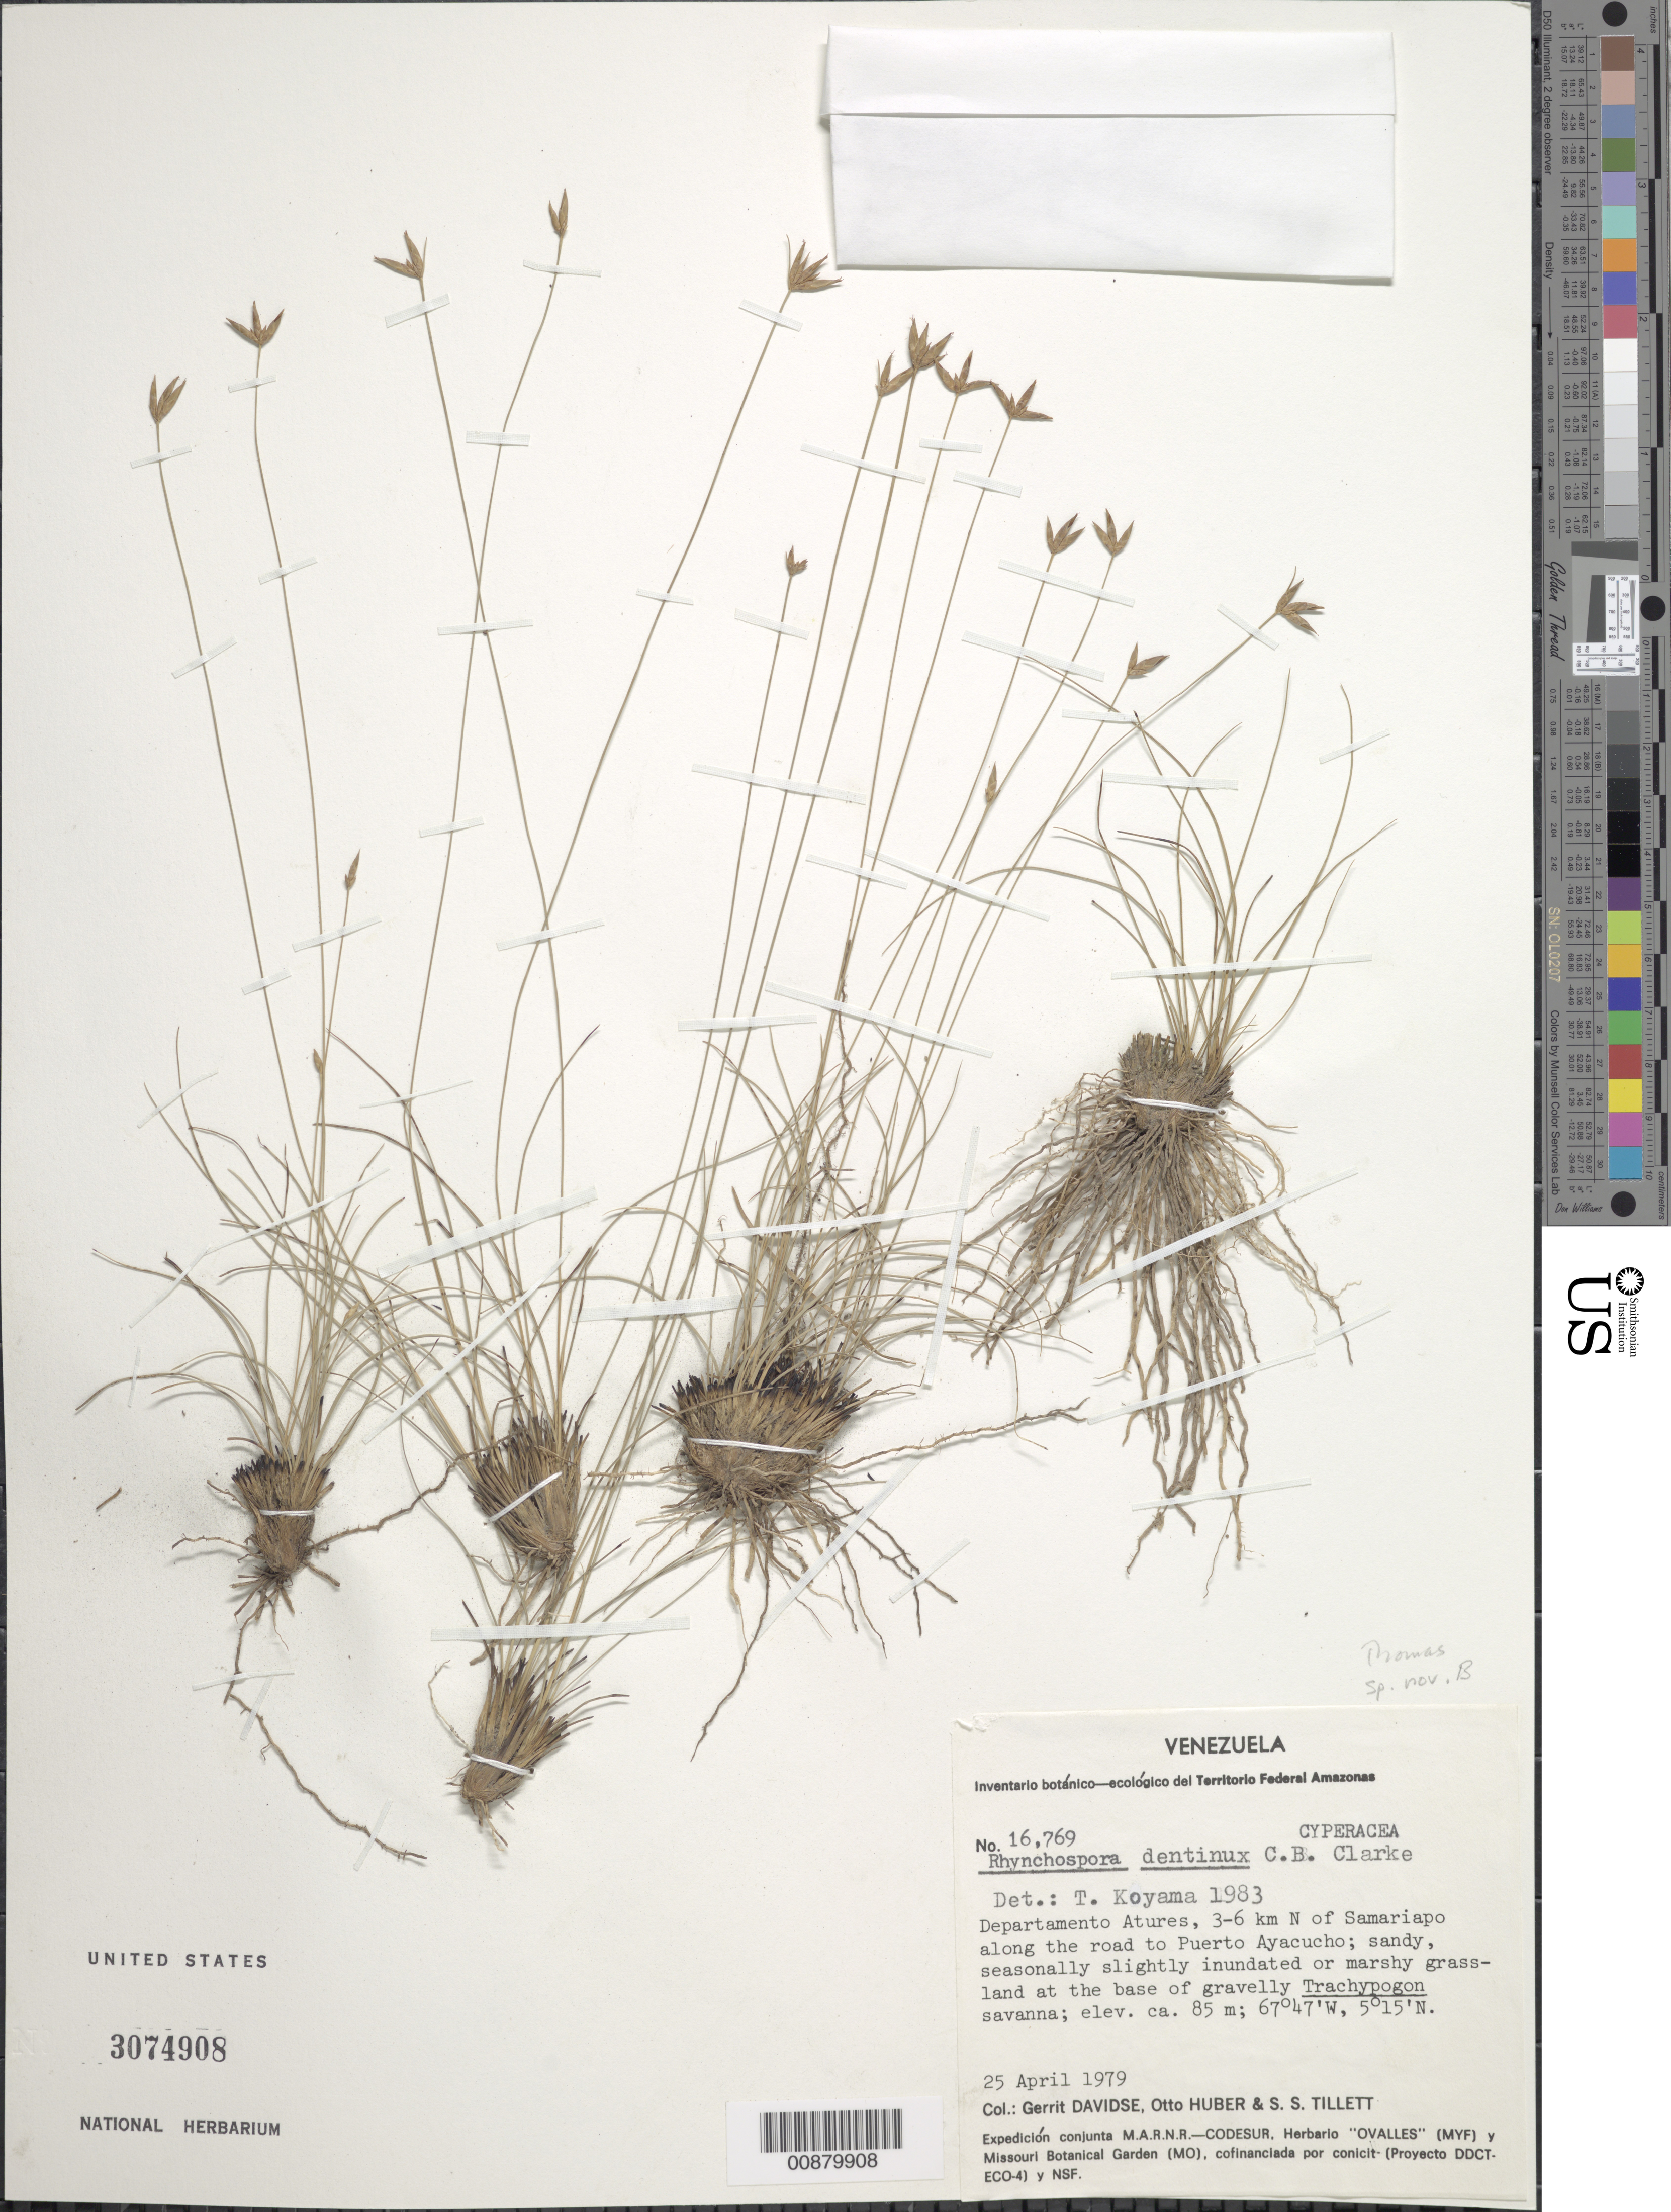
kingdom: Plantae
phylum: Tracheophyta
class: Liliopsida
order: Poales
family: Cyperaceae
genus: Rhynchospora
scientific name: Rhynchospora sp. nov.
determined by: Thomas, --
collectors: G. Davidse, O. Huber & S. S. Tillett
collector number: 16769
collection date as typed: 25-Apr-79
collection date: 1979-04-25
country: Venezuela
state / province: Amazonas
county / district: Atures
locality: Samariapo, 3-6 km N of toward Puerto Ayacucho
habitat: Sandy, seasonally slightly inundated or marshy grassland at the base of gravelly Trachypogon savanna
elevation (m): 85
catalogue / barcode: US 3074908